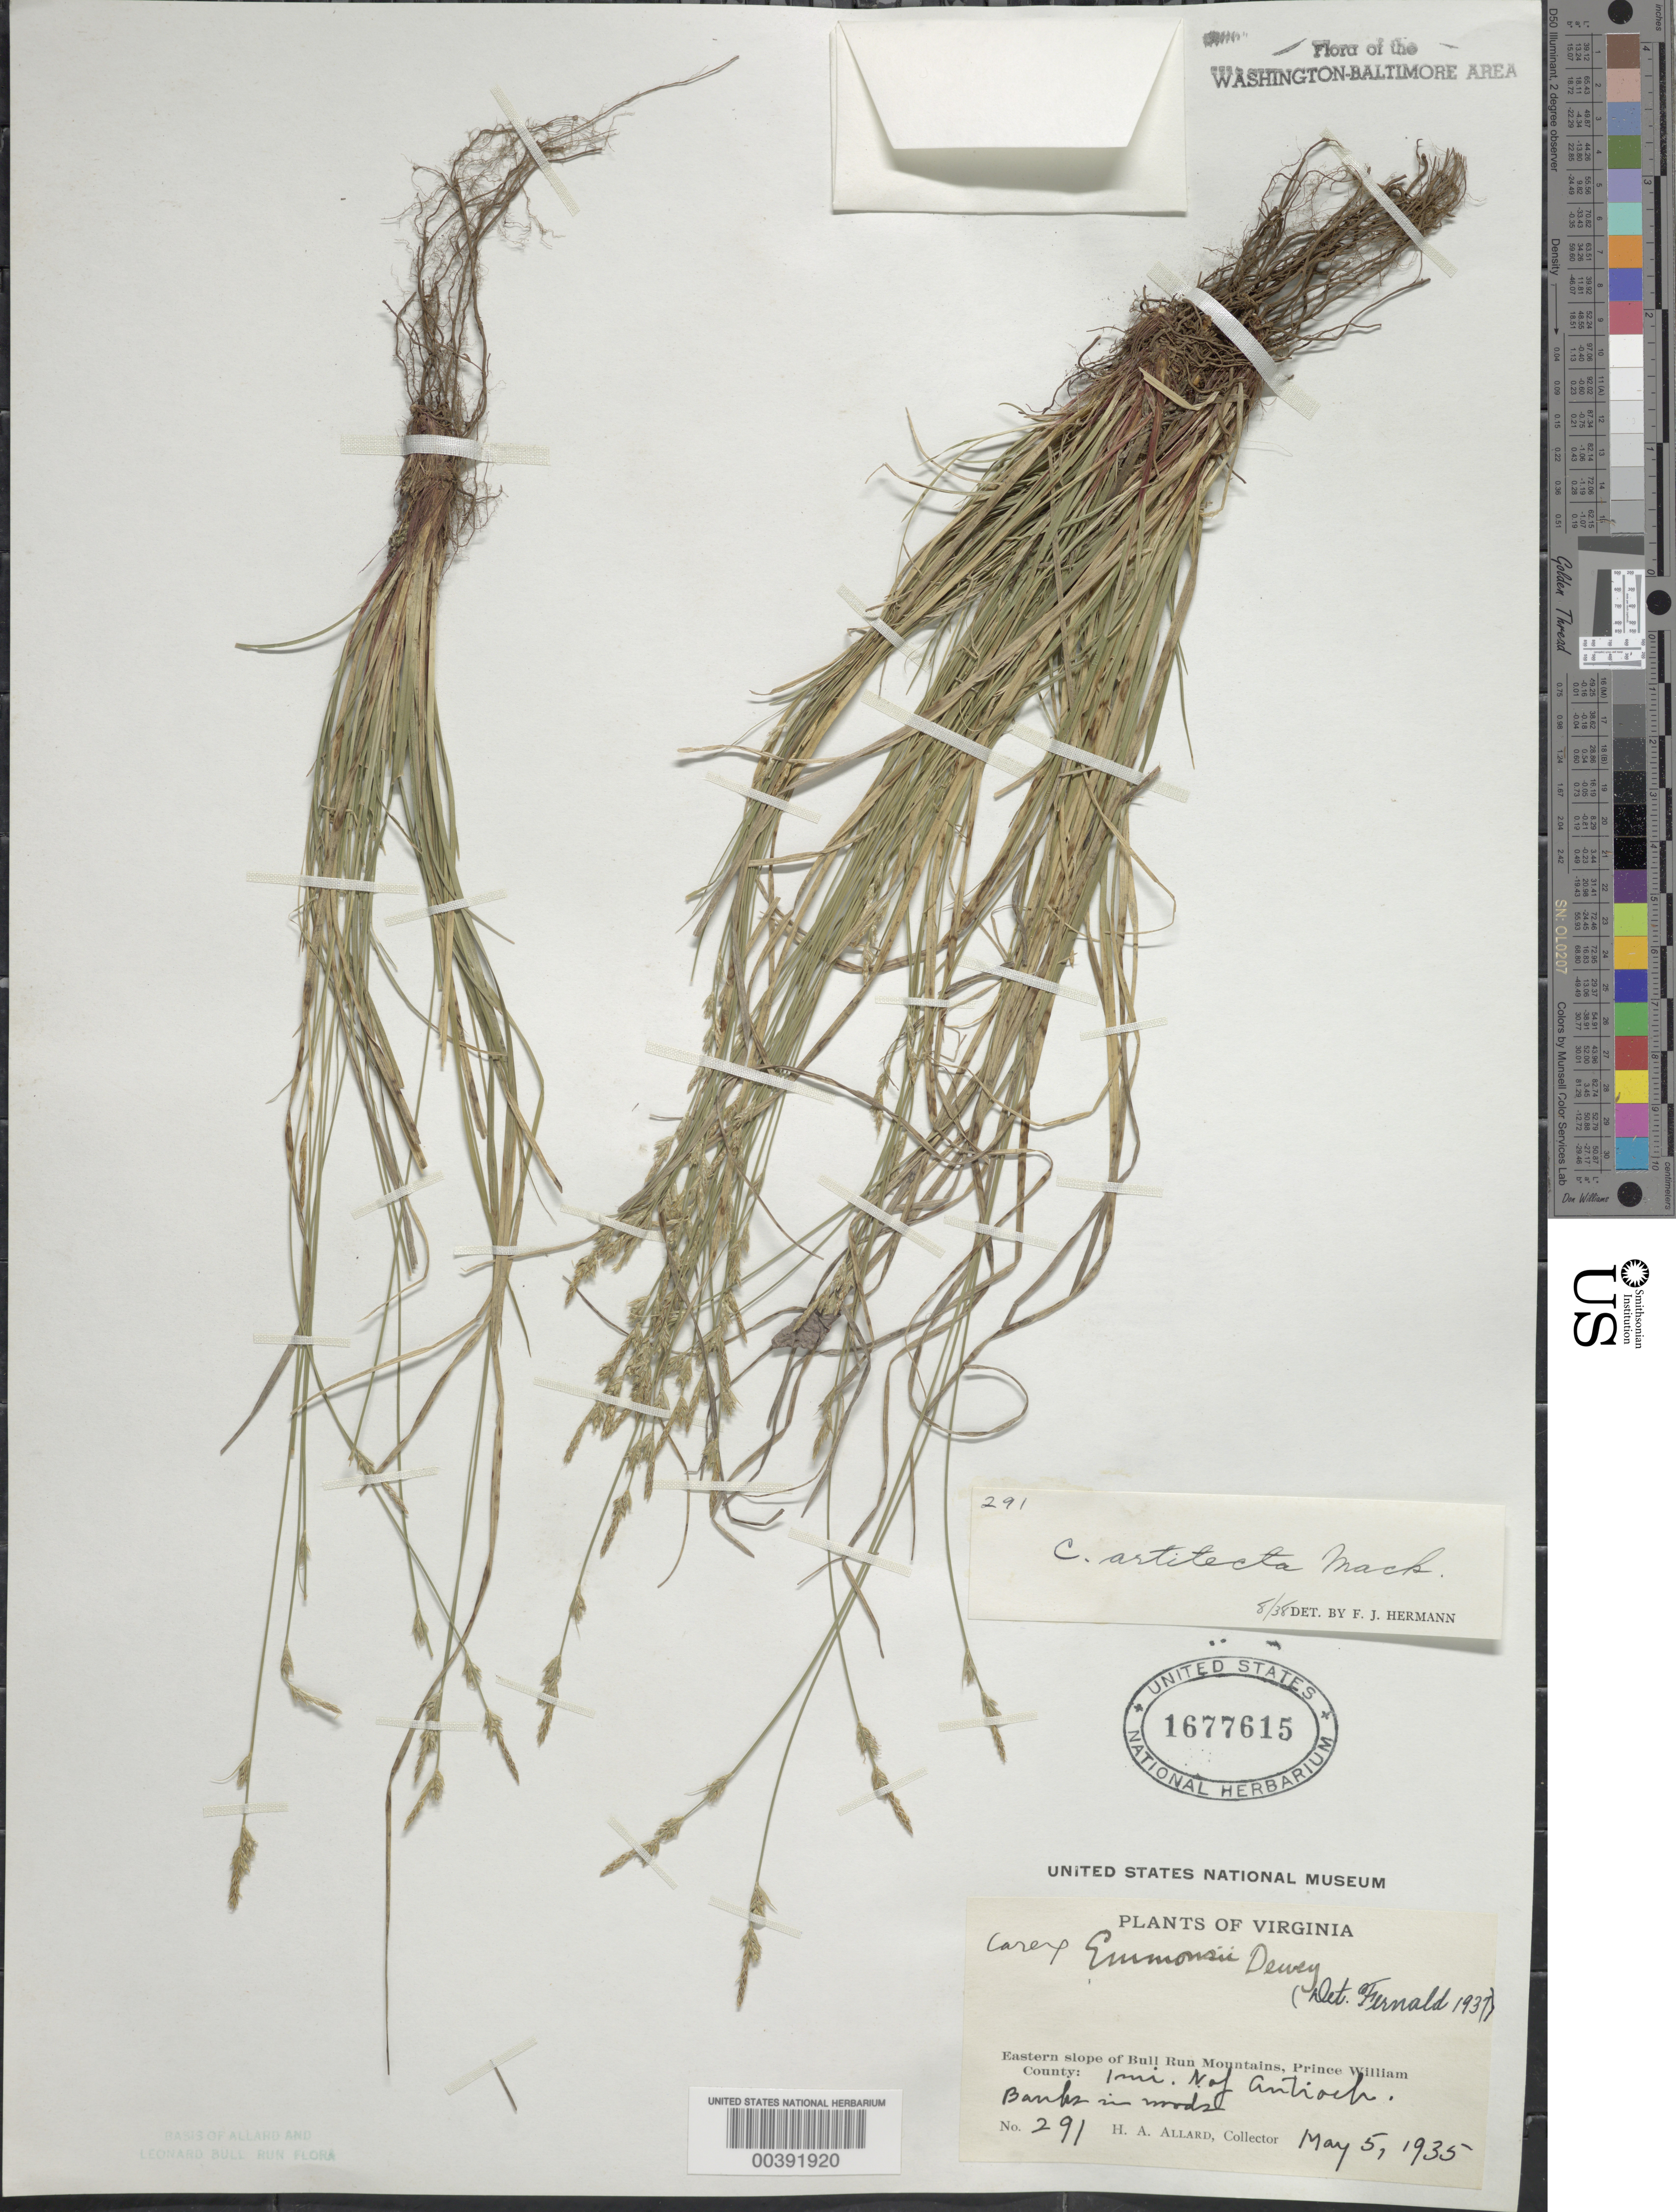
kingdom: Plantae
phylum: Tracheophyta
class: Liliopsida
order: Poales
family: Cyperaceae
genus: Carex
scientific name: Carex albicans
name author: Willd. ex Spreng.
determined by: Shetler, Stanwyn G., (US), NMNH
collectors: H. A. Allard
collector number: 291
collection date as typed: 05 May 1935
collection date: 1935-05-05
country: United States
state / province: Virginia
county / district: Prince William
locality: N of Antioch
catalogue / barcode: US 1677615